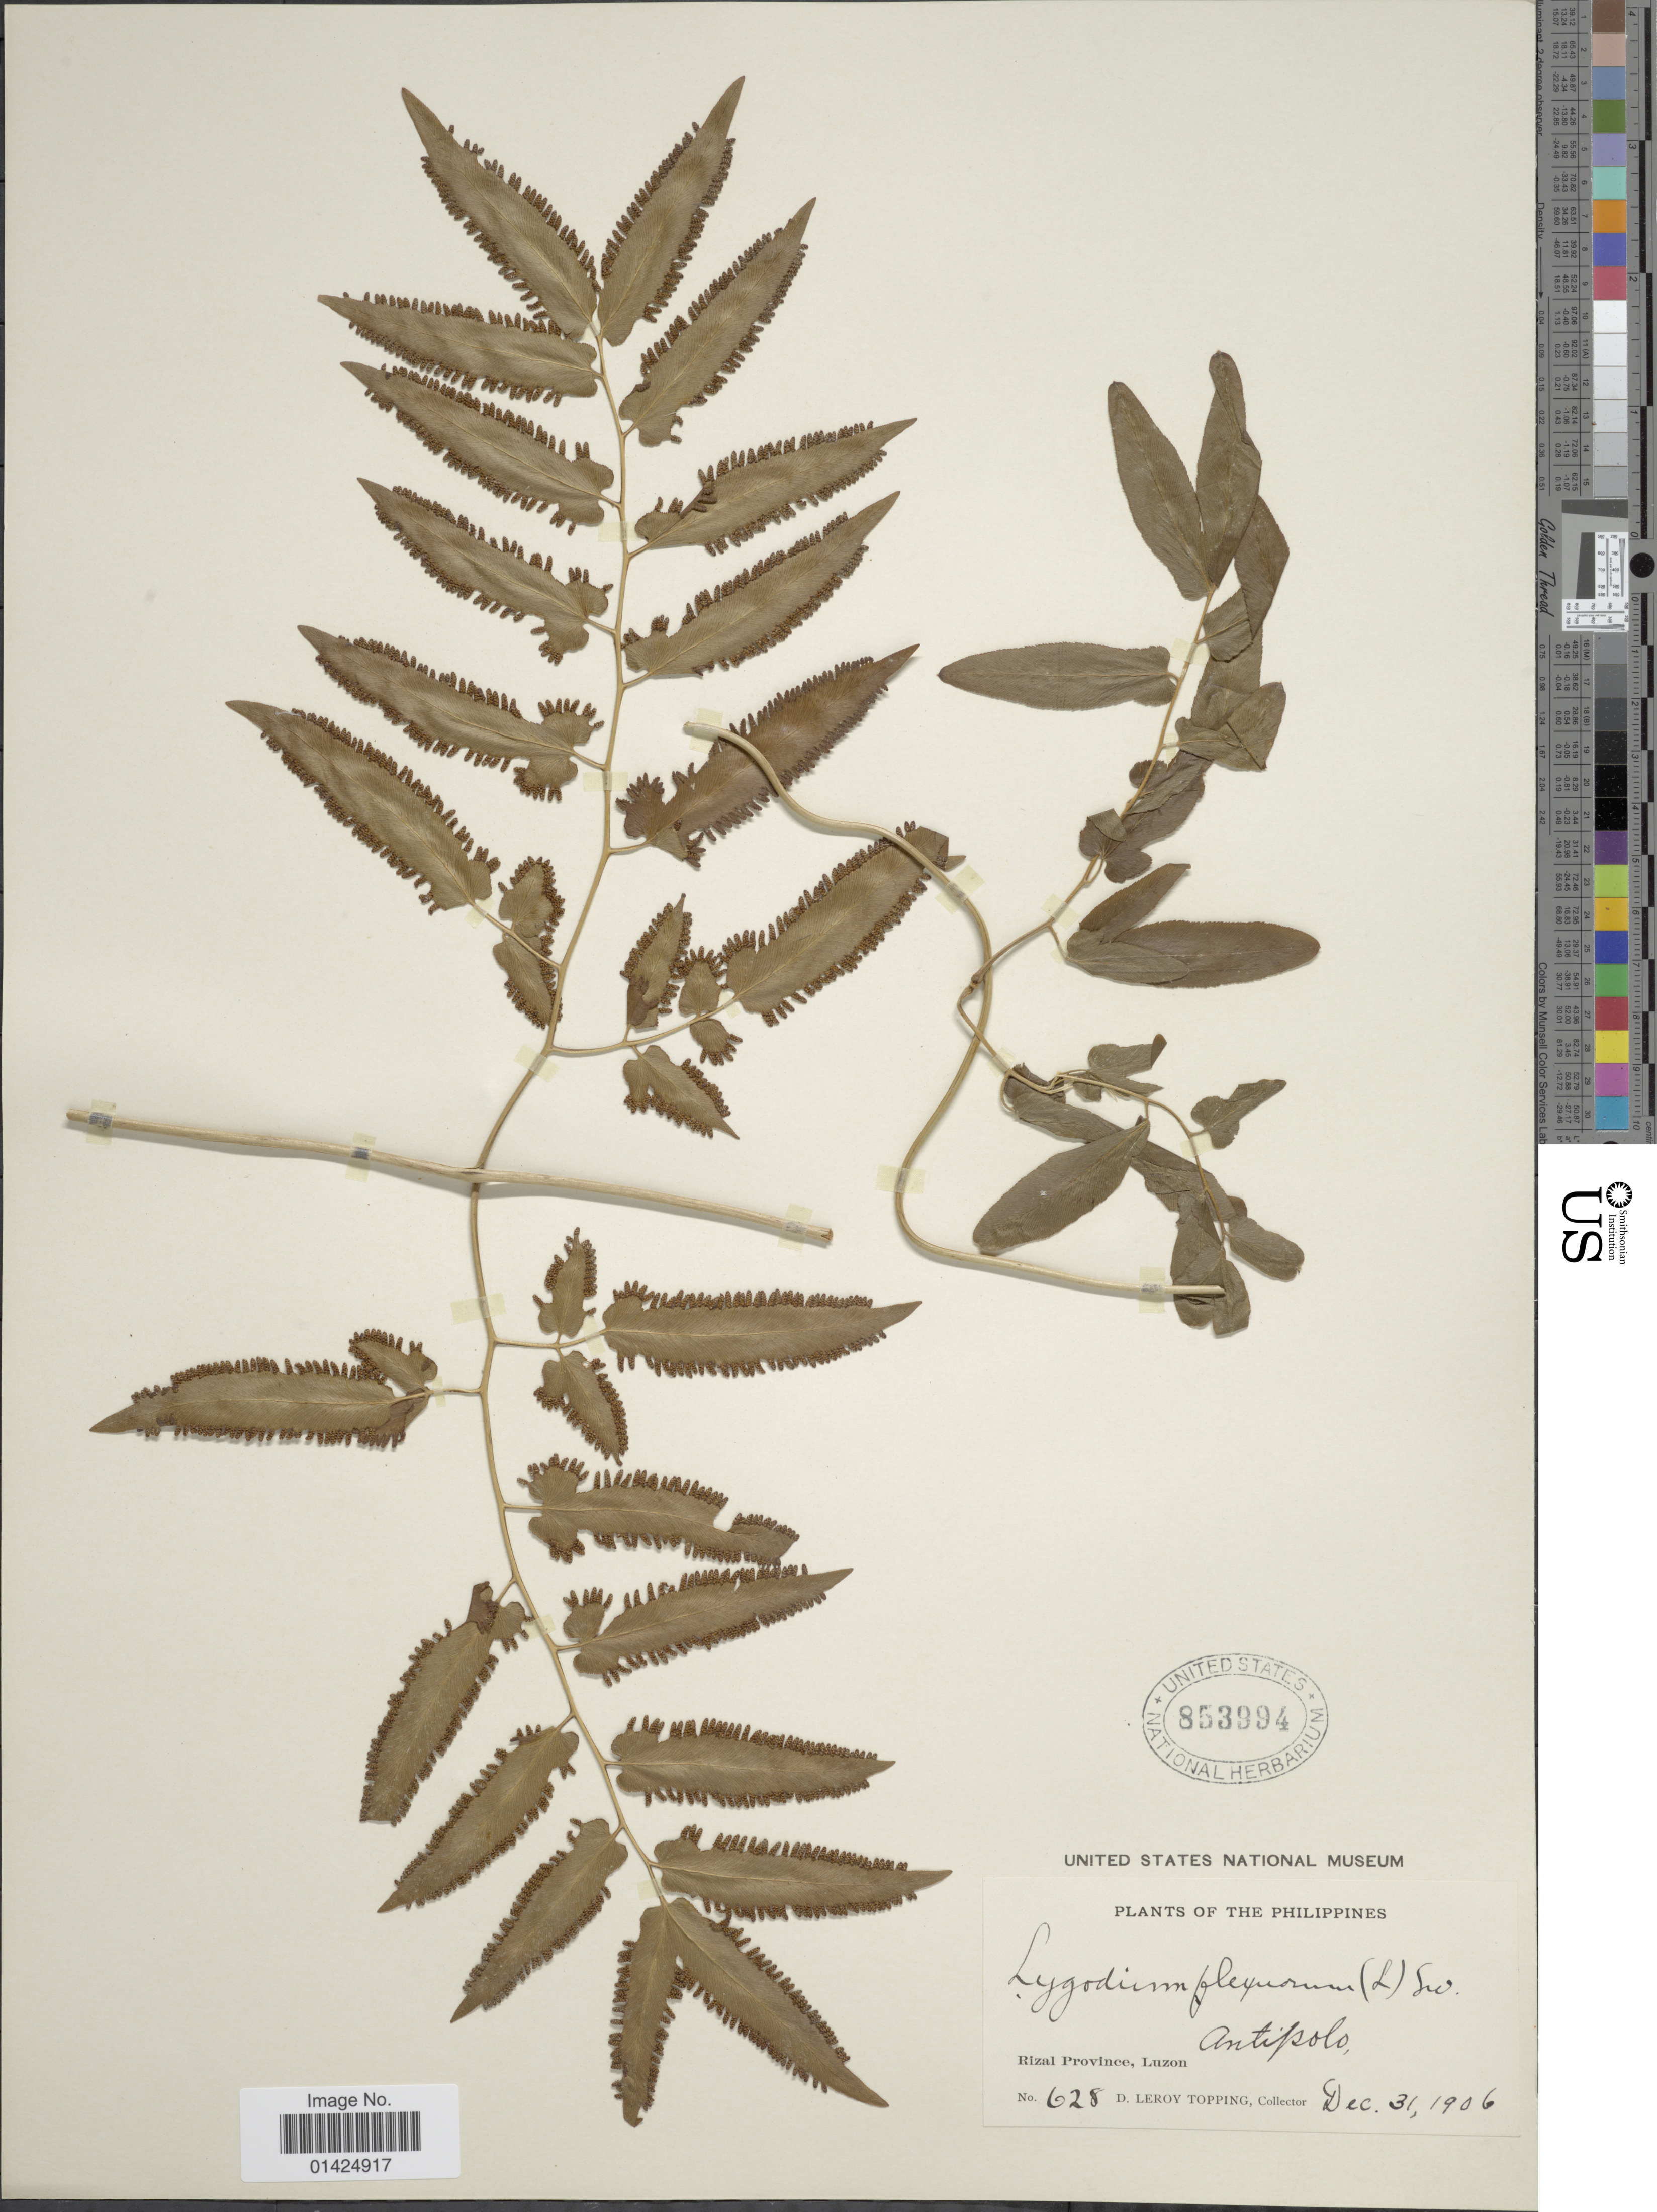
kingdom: Plantae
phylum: Tracheophyta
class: Polypodiopsida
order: Schizaeales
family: Lygodiaceae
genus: Lygodium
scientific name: Lygodium flexuosum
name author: Sw.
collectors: D. L. Topping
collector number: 628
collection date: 1906-12-31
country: Philippines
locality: Antipolo, Rizal Prov., Luzon.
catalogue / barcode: US 853994